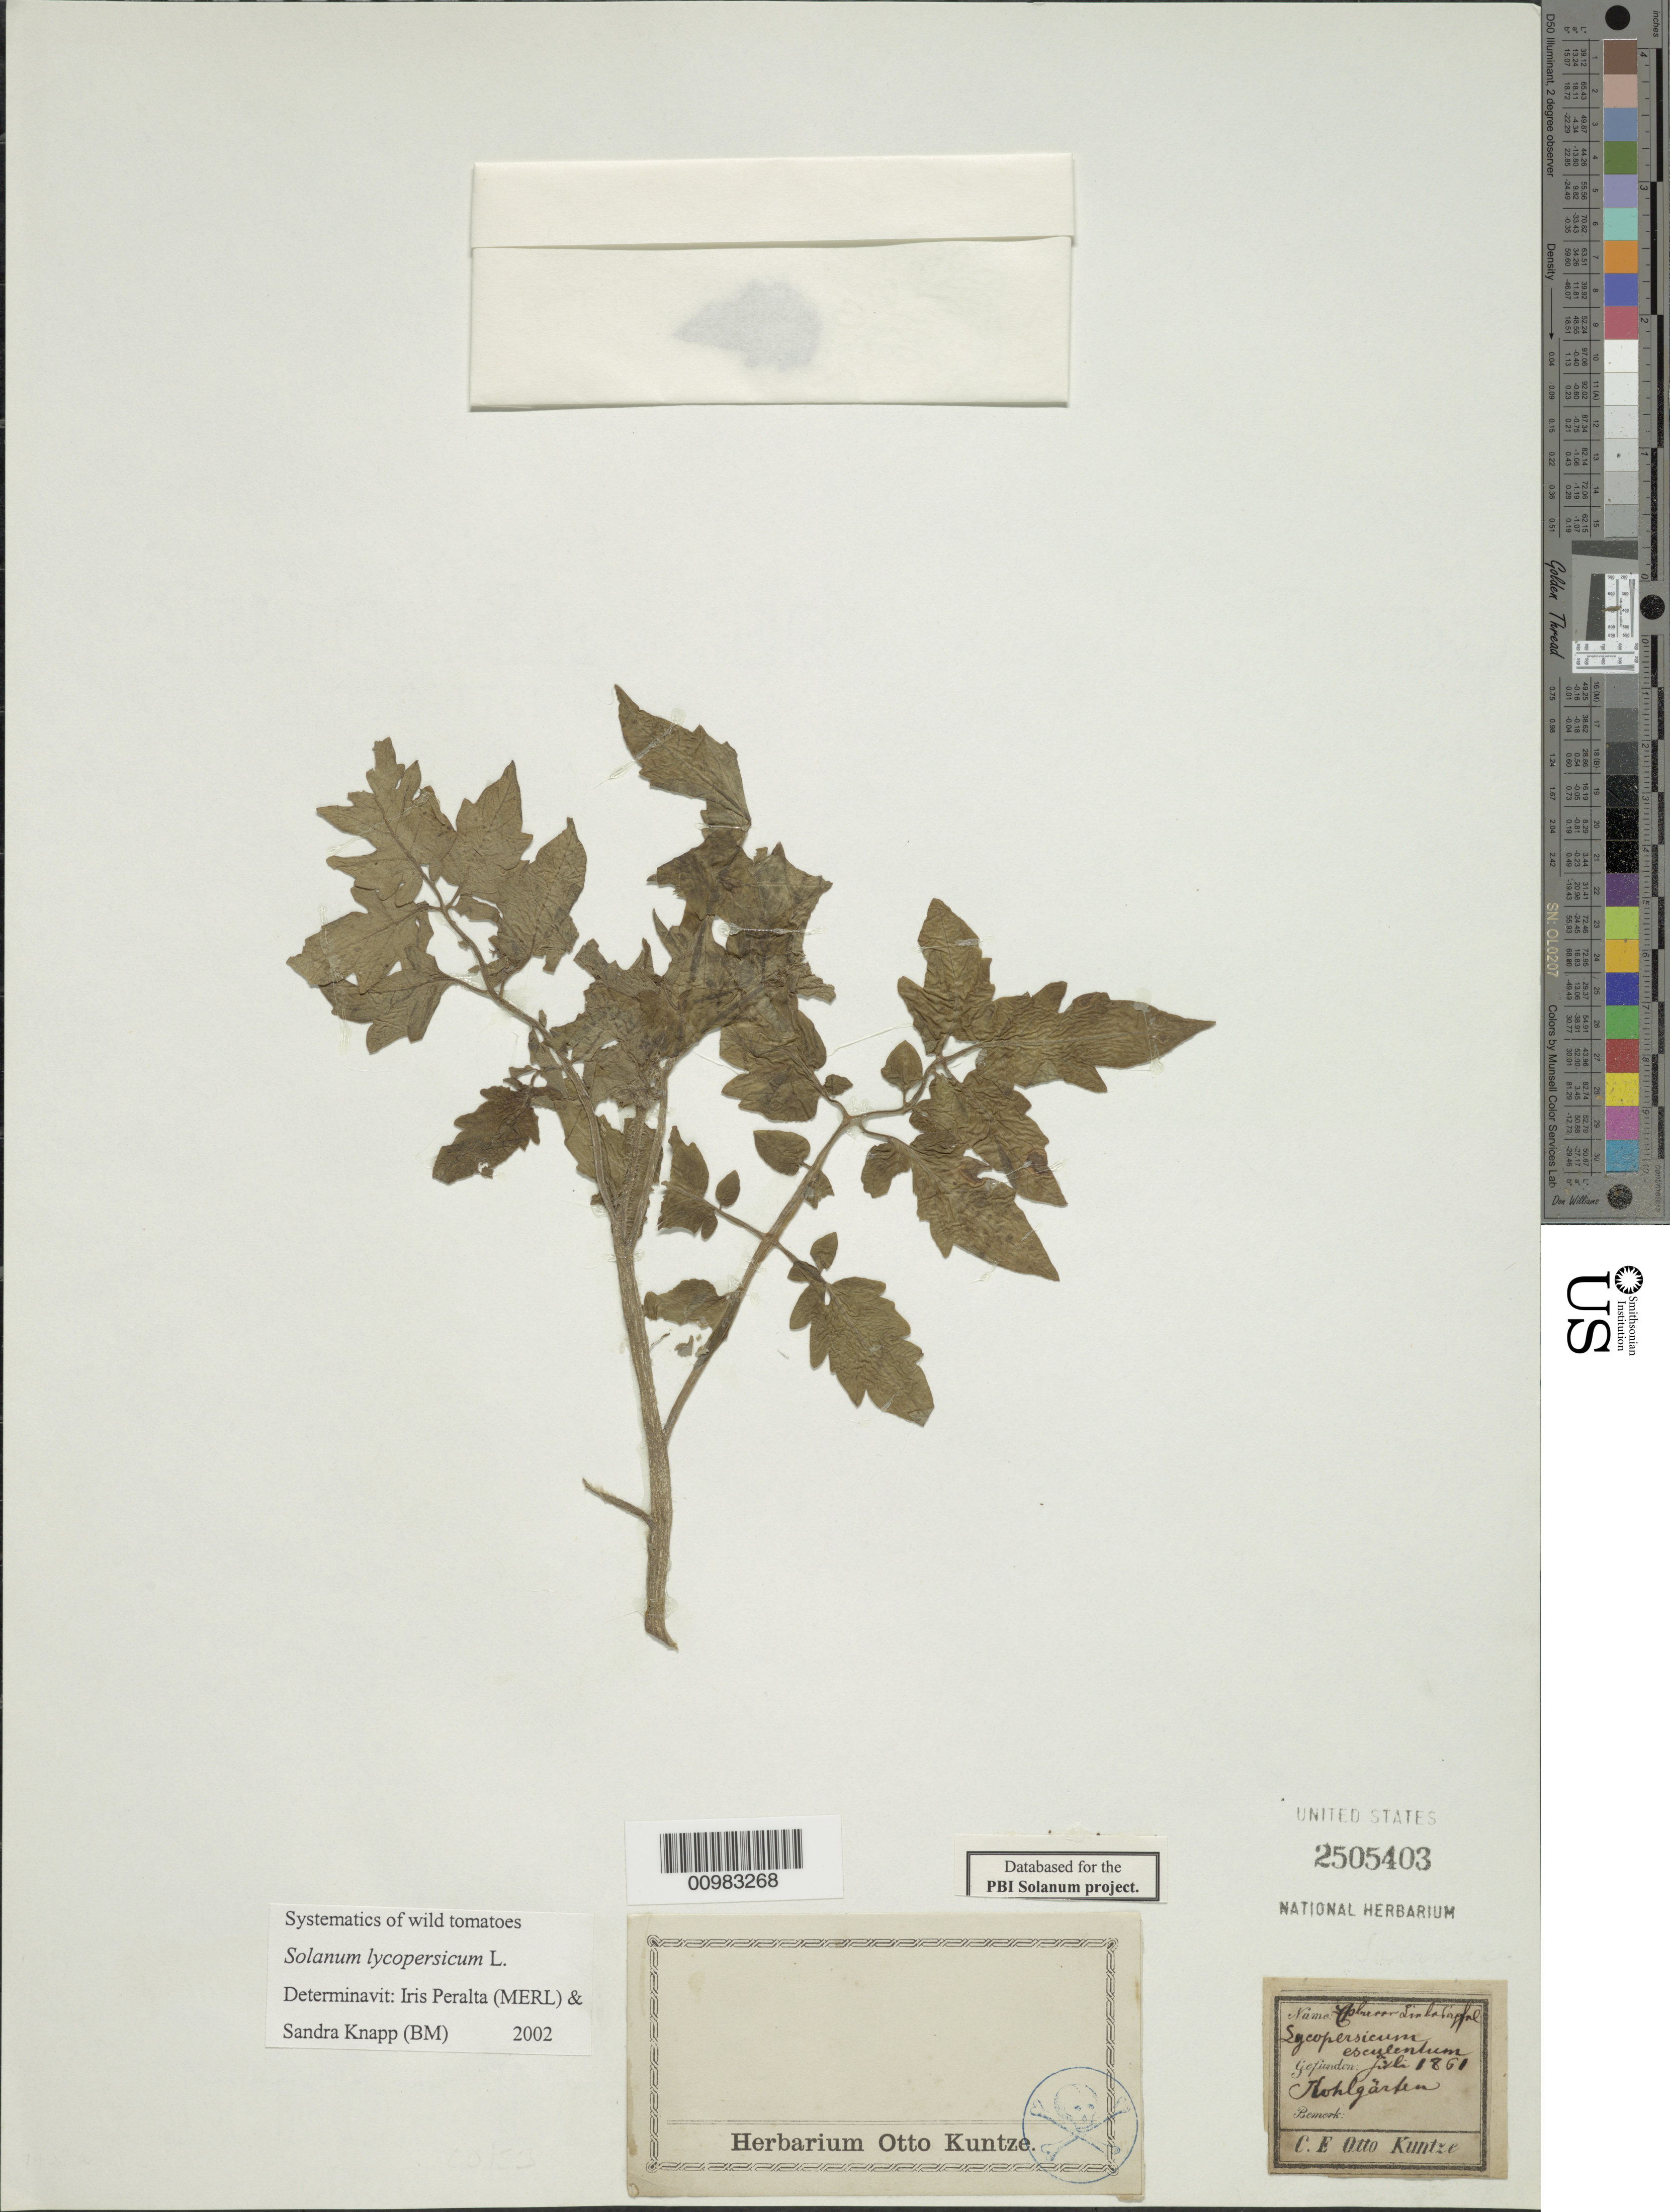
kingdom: Plantae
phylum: Tracheophyta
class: Magnoliopsida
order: Solanales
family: Solanaceae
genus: Solanum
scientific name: Solanum lycopersicum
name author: L.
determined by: Peralta, Iris E.; Knapp, S. D.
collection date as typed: Jul 1861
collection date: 1861-07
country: Germany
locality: Mohlgarten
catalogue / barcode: US 2505403